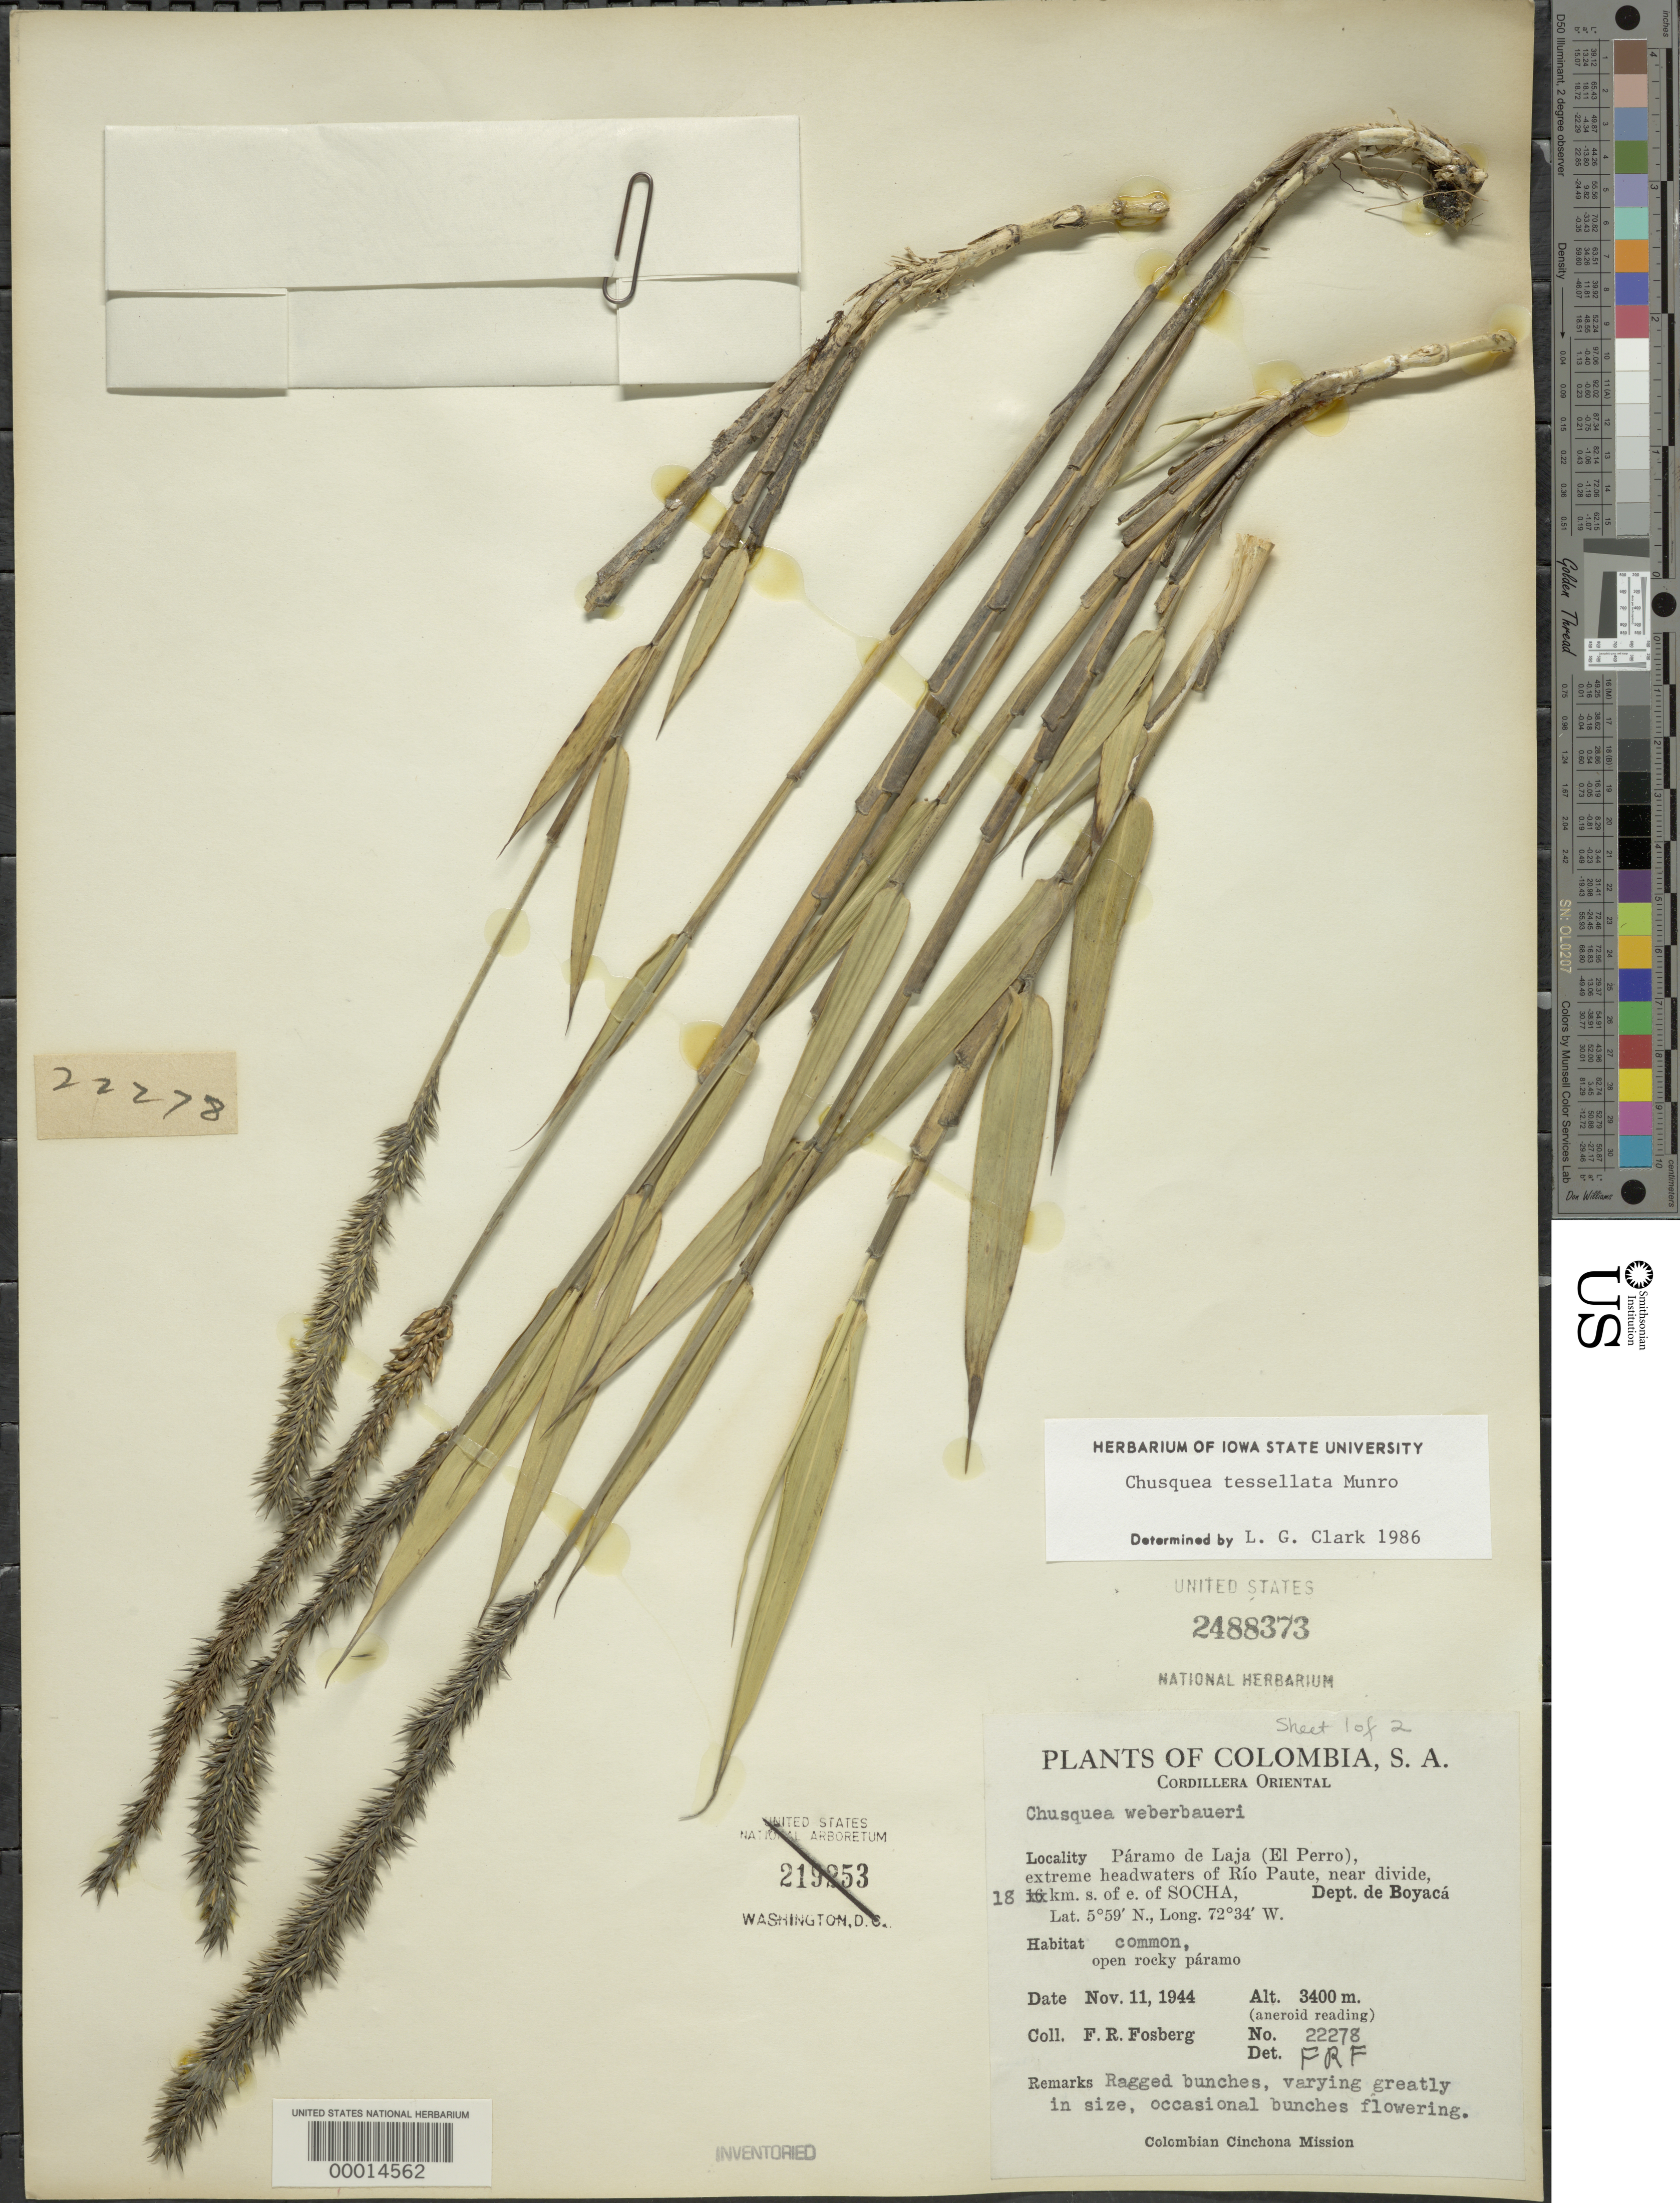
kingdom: Plantae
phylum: Tracheophyta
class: Liliopsida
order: Poales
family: Poaceae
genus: Chusquea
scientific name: Chusquea tessellata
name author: Munro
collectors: F. R. Fosberg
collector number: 22278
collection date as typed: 11 Nov 1944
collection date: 1944-11-11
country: Colombia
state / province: Boyacá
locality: Paramo de Laja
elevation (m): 3400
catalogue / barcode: US 2488373